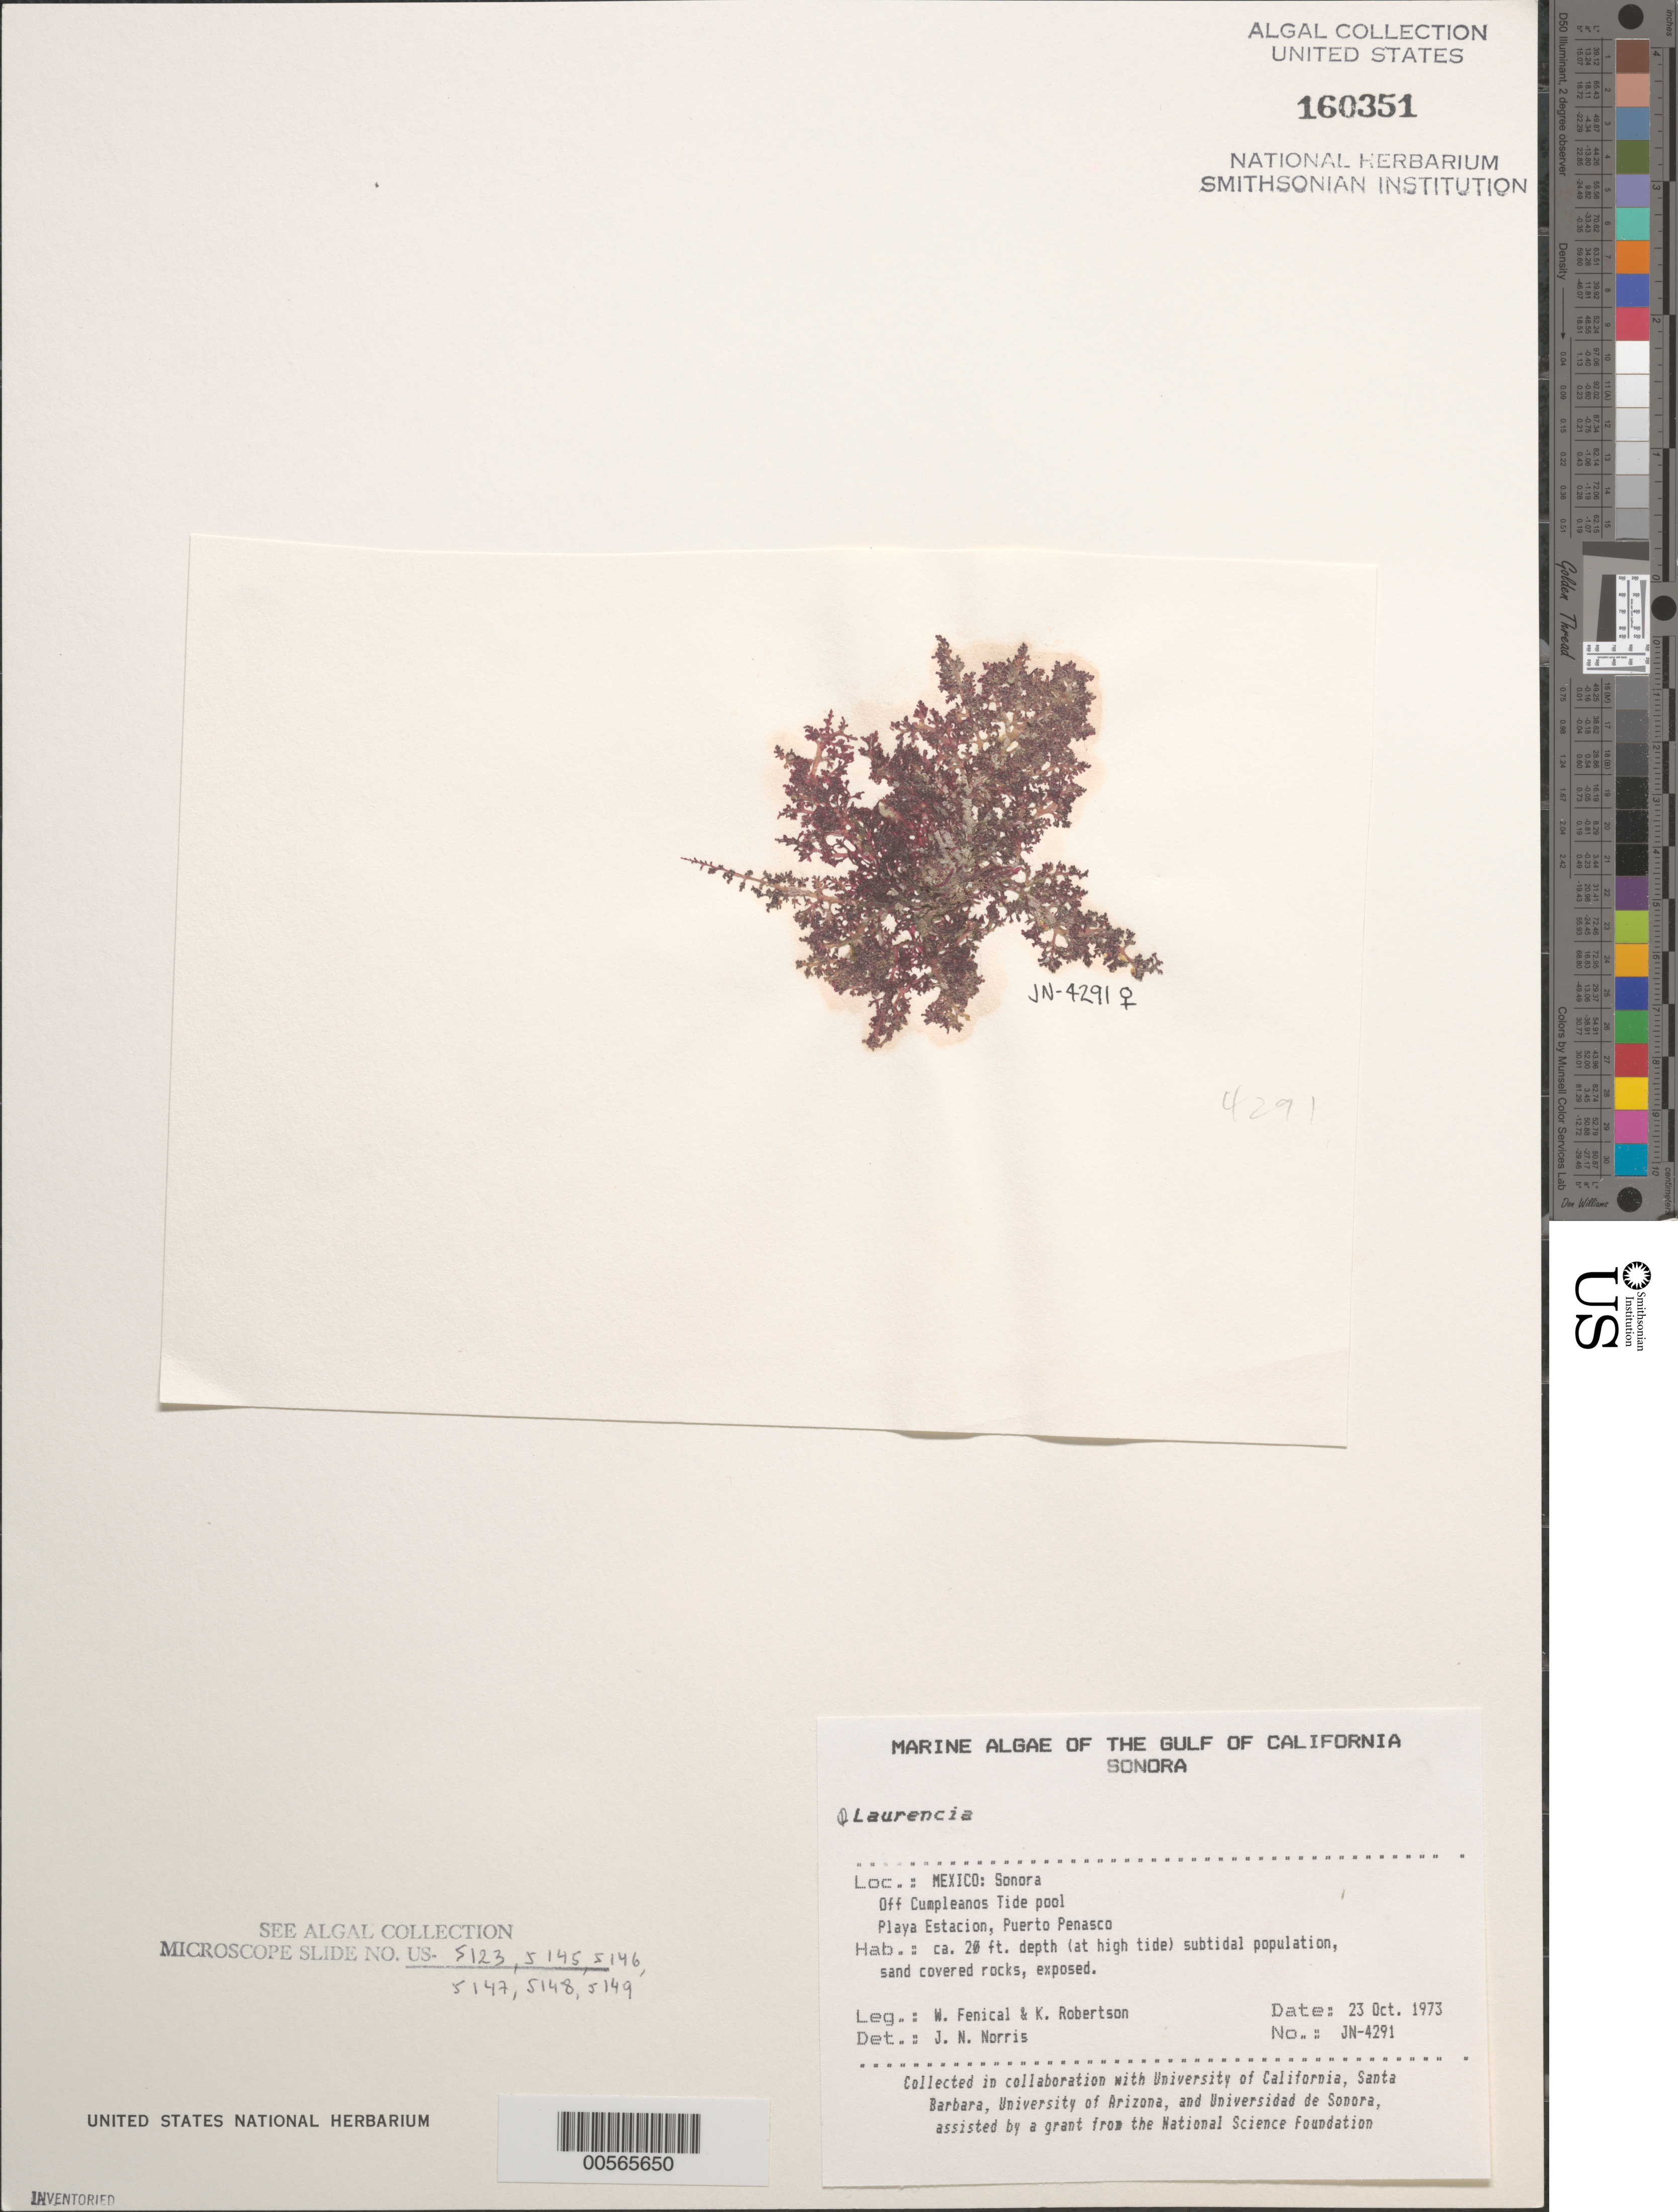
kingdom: Plantae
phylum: Rhodophyta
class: Florideophyceae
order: Ceramiales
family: Rhodomelaceae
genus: Laurencia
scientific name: Laurencia sp.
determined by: Norris, James N.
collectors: W. Fenical & K. Robertson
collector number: JN-4291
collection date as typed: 23 Oct 1973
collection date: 1973-10-23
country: Mexico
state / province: Sonora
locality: Playa Estacion, Puerto Penasco, off Cumpleanos Tide Pool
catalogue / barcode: US 160351